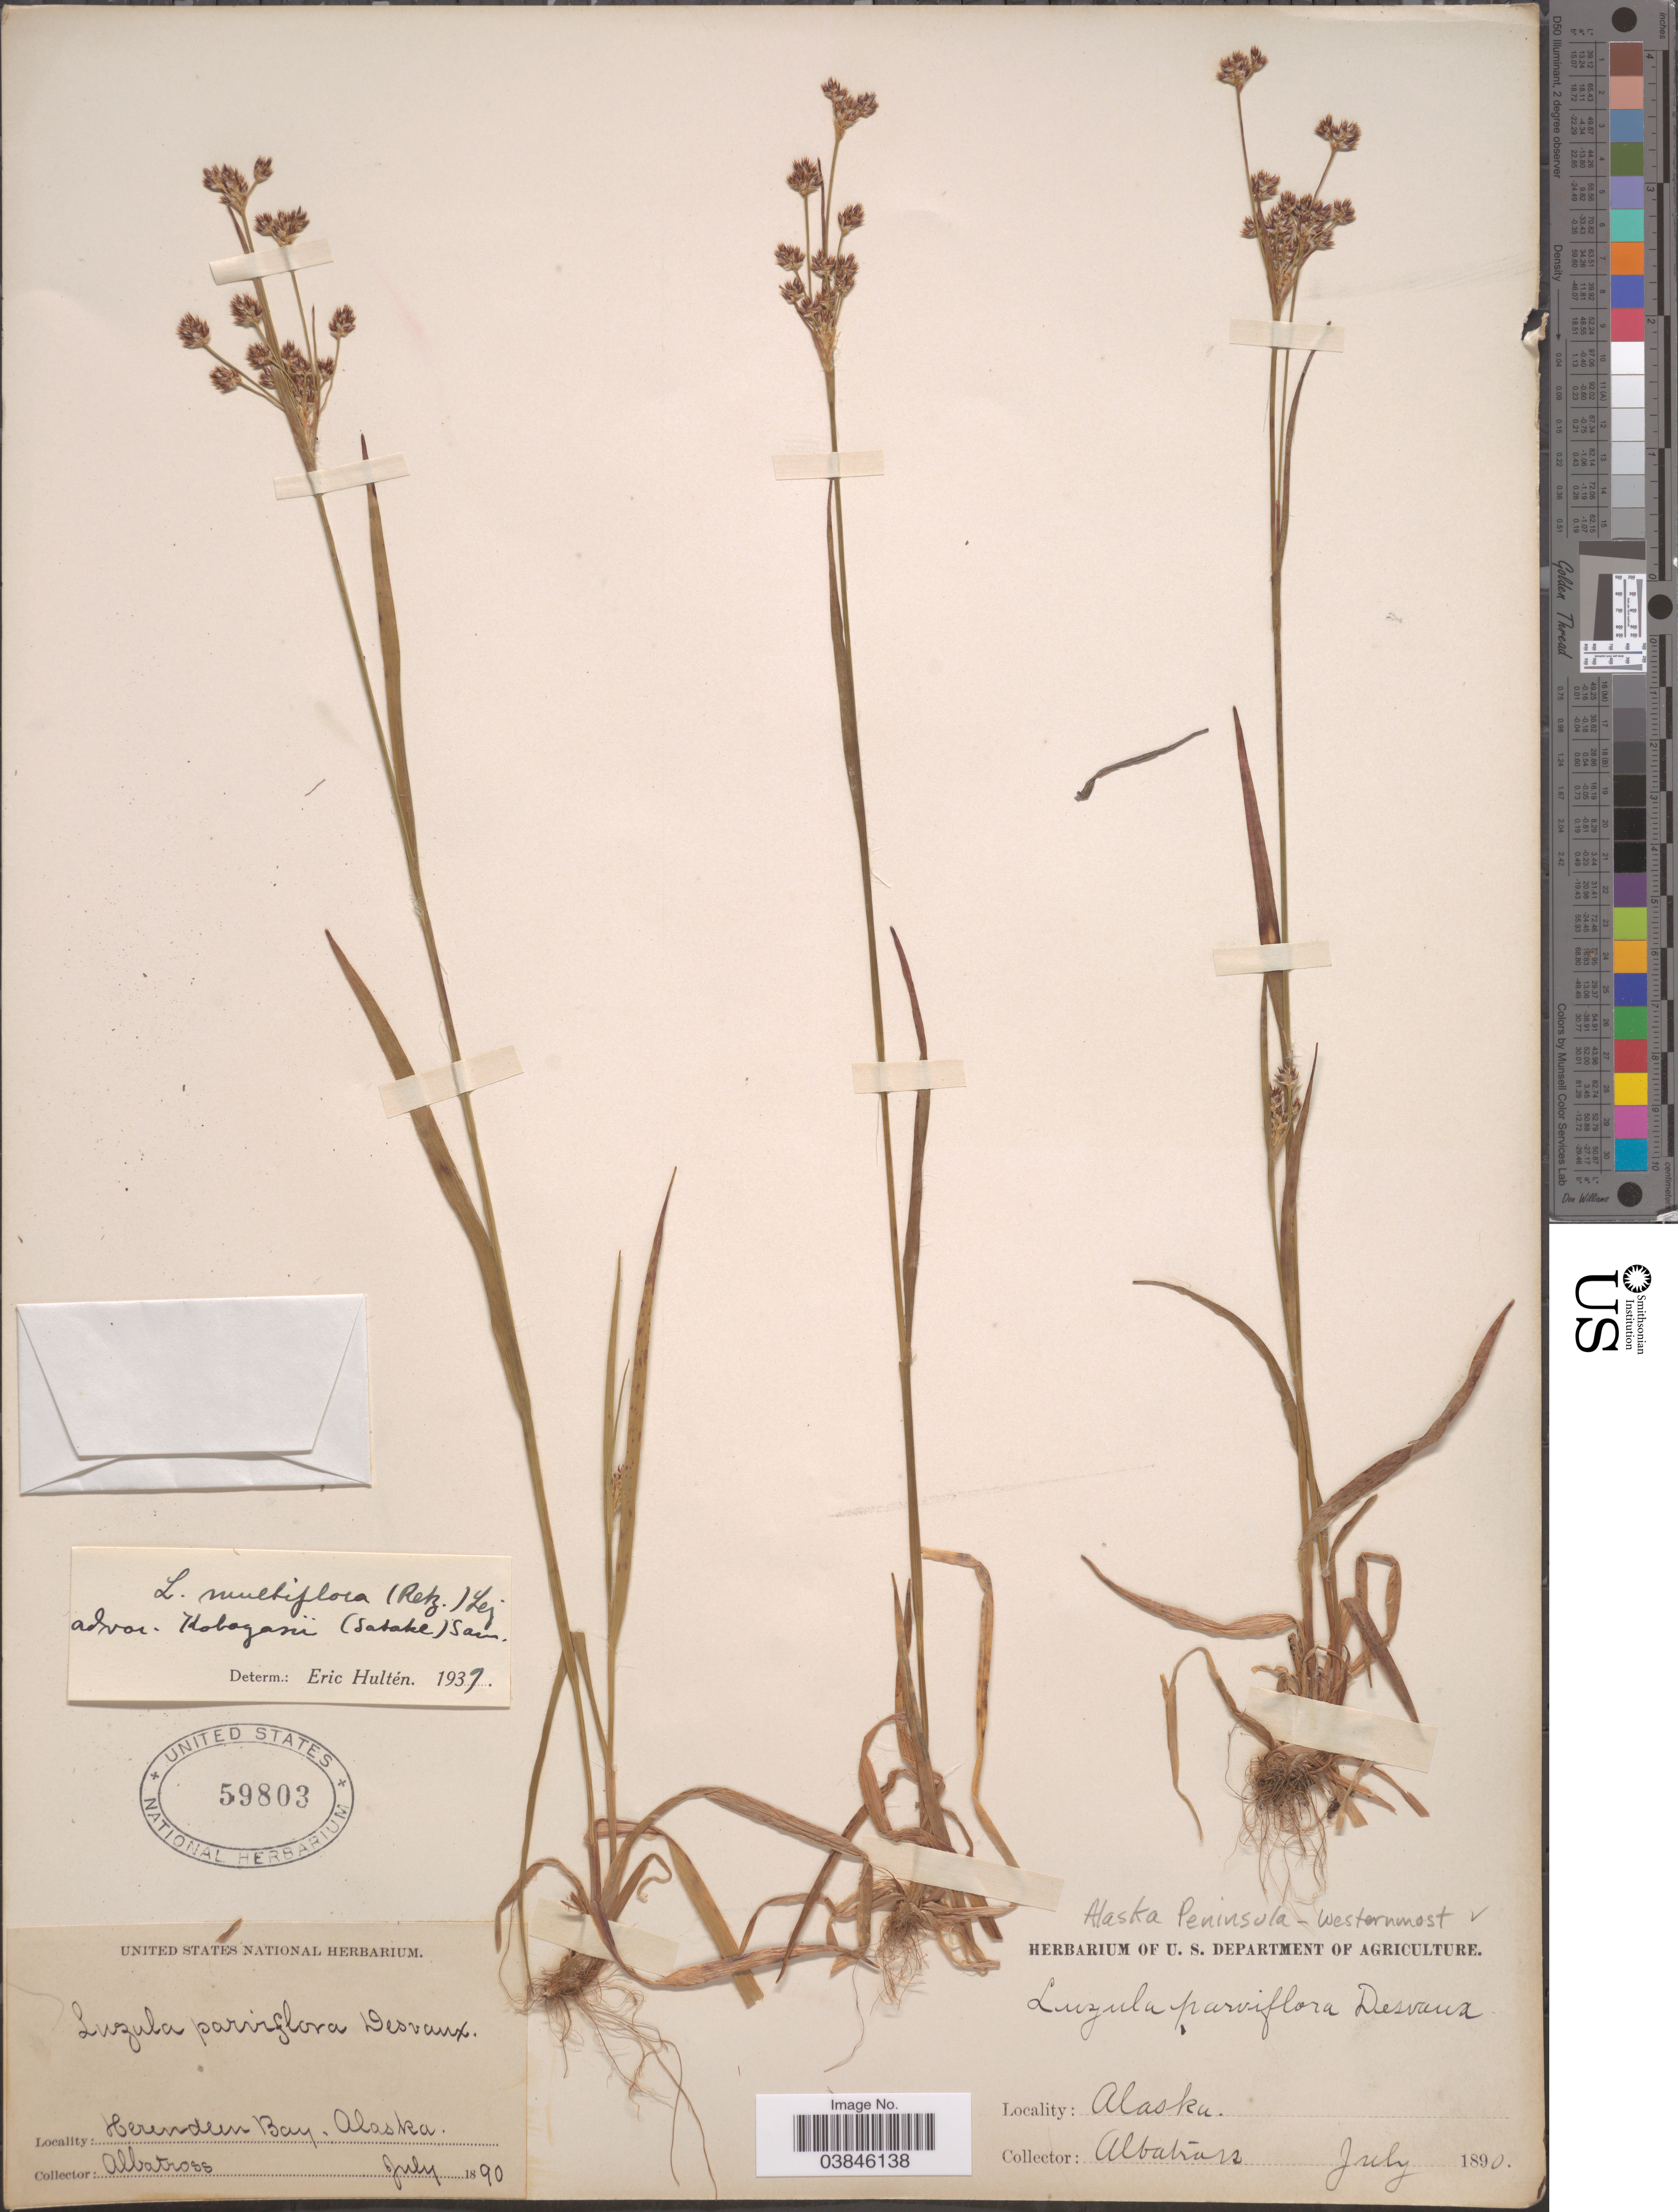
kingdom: Plantae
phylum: Tracheophyta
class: Liliopsida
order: Poales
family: Juncaceae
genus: Luzula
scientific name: Luzula multiflora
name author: (Ehrh.) Lej.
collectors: Albatross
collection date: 1890-07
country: United States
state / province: Alaska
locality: Herendeen Bay.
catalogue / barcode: US 59803